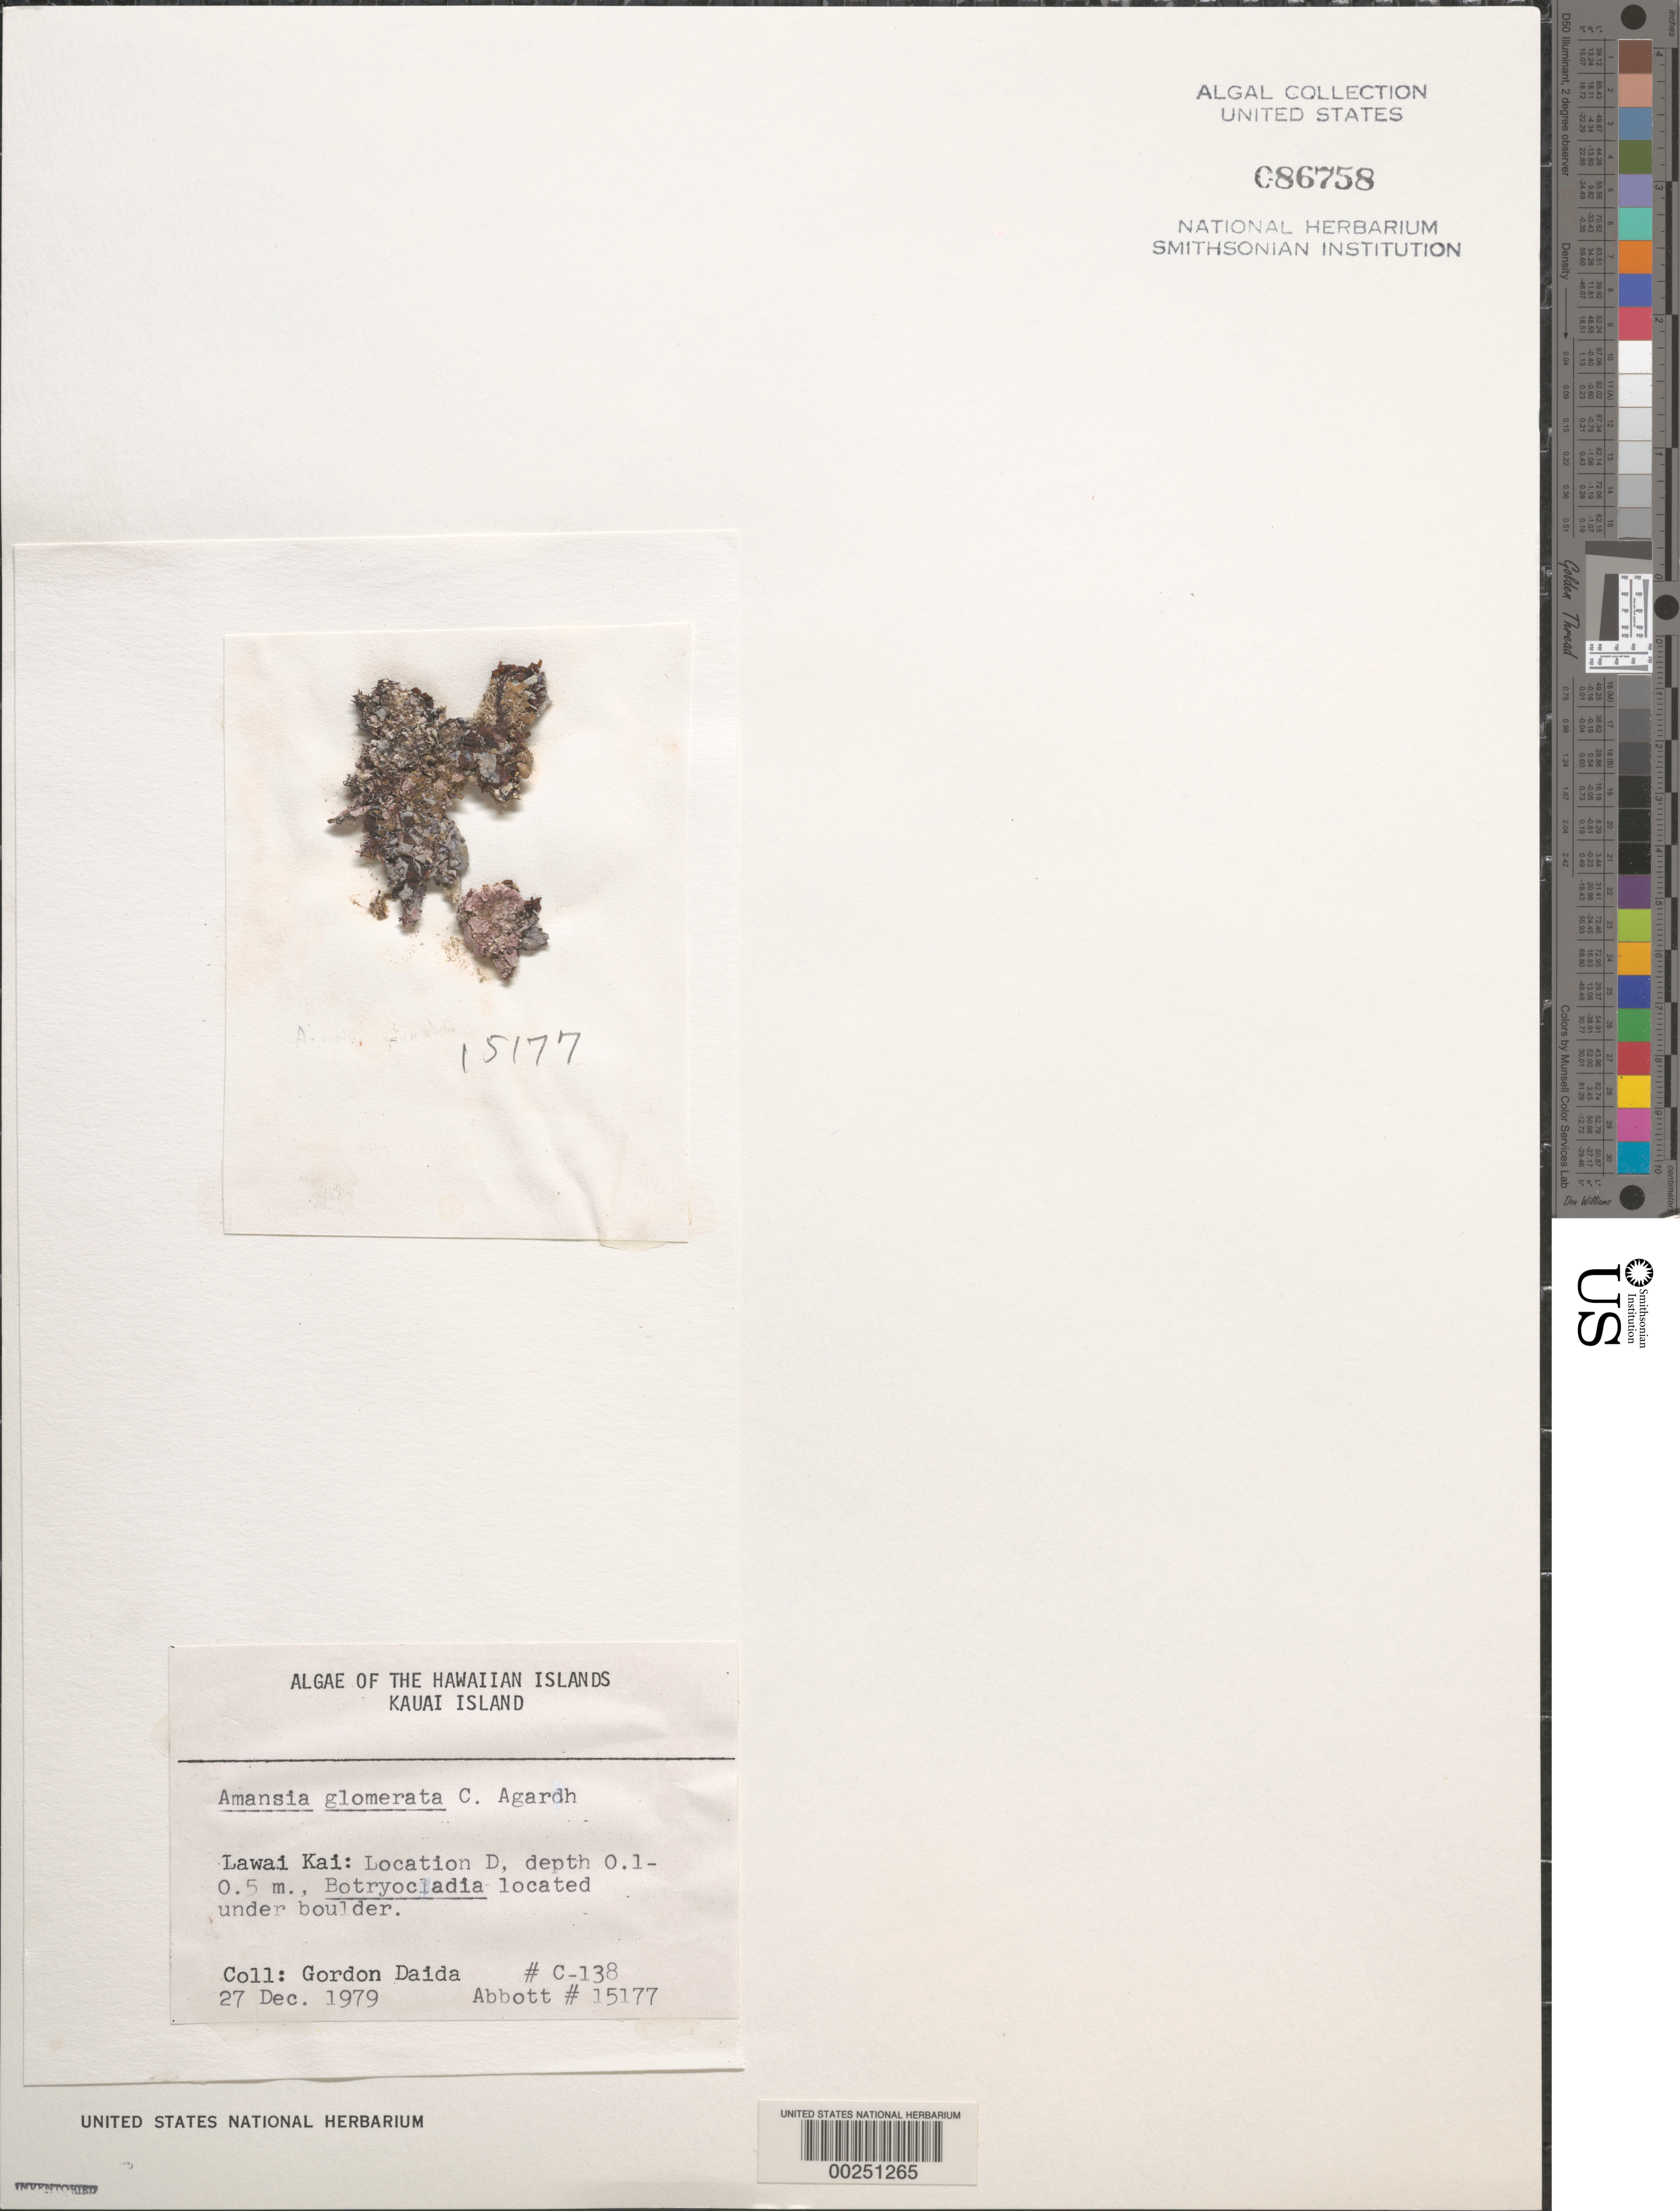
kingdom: Plantae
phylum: Rhodophyta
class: Florideophyceae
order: Ceramiales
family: Rhodomelaceae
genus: Amansia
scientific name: Amansia glomerata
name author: C. Agardh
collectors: G. Daida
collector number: C138 & IAA 15177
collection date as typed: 27 Dec 1979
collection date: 1979-12-27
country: United States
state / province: Hawaii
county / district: Kauai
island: Kaua'i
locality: Lawai Kai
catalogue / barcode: US 86758